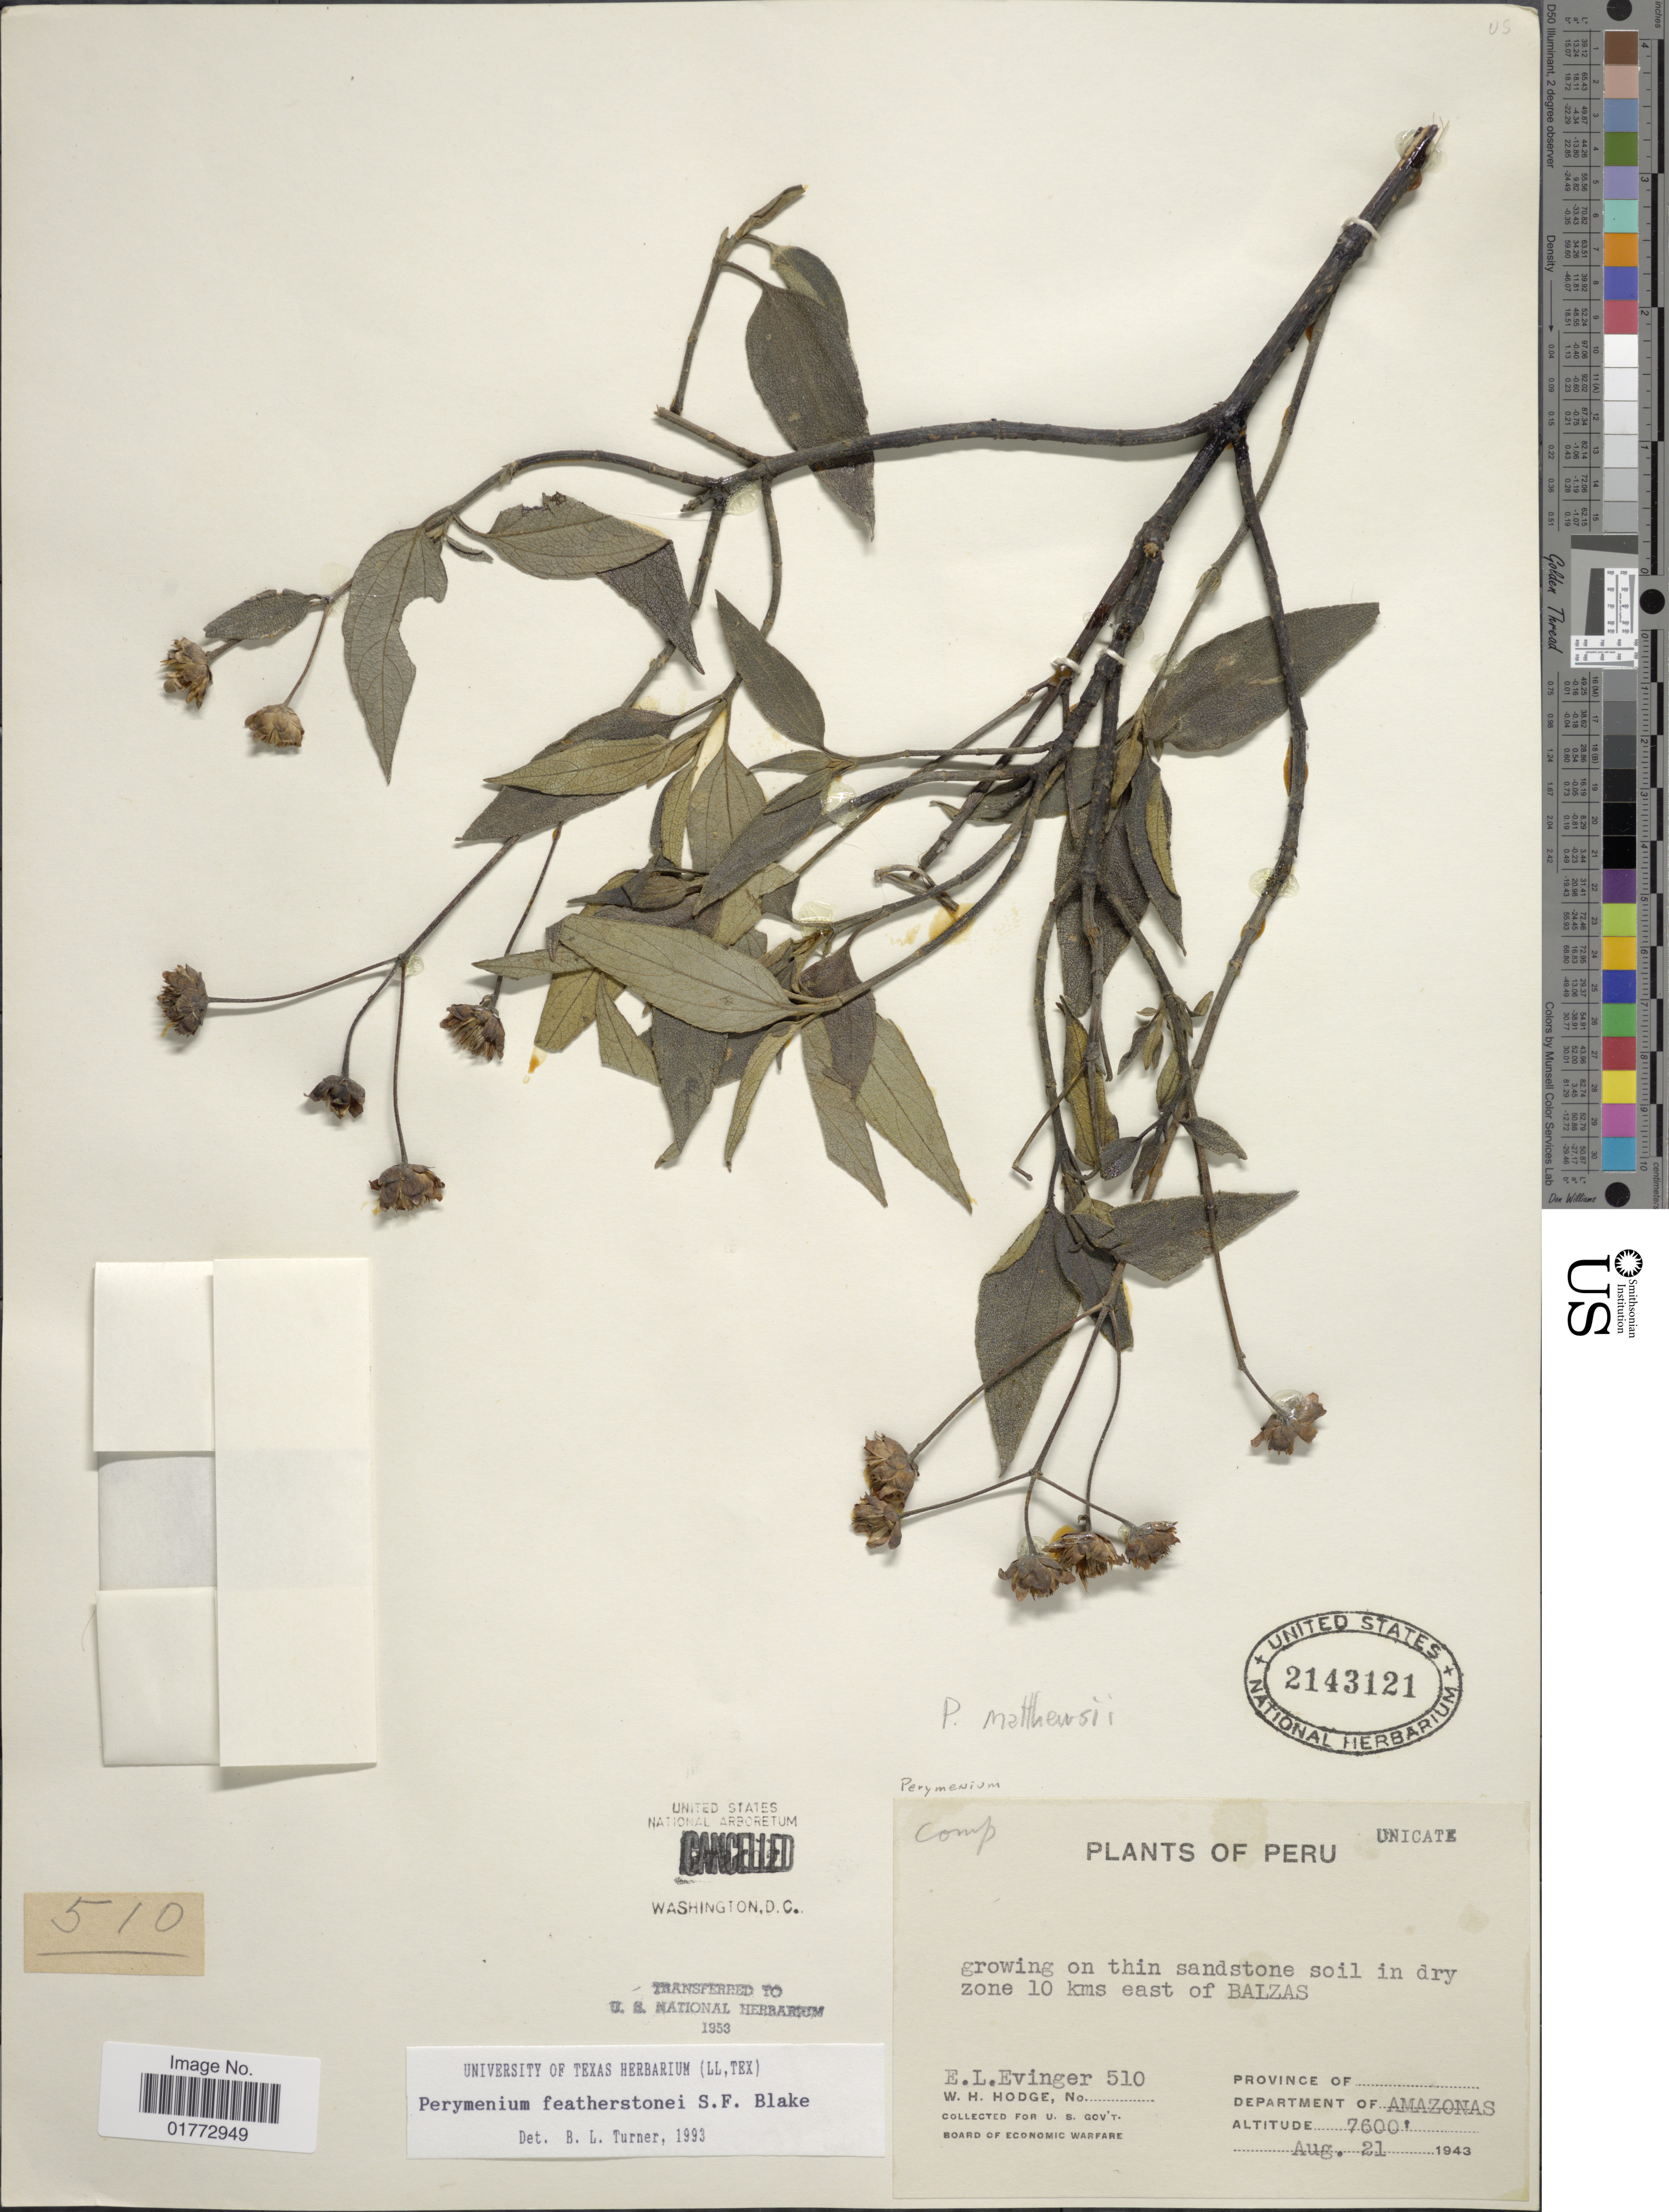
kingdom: Plantae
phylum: Tracheophyta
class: Magnoliopsida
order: Asterales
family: Asteraceae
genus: Perymenium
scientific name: Perymenium featherstonei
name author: S.F. Blake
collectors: E. Evinger & W. Hodge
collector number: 510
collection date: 1943-08-21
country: Peru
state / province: Amazonas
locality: Growning on thin sandstone soil in dry zone 10 kms east of Balzas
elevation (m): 2316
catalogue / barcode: US 2143121